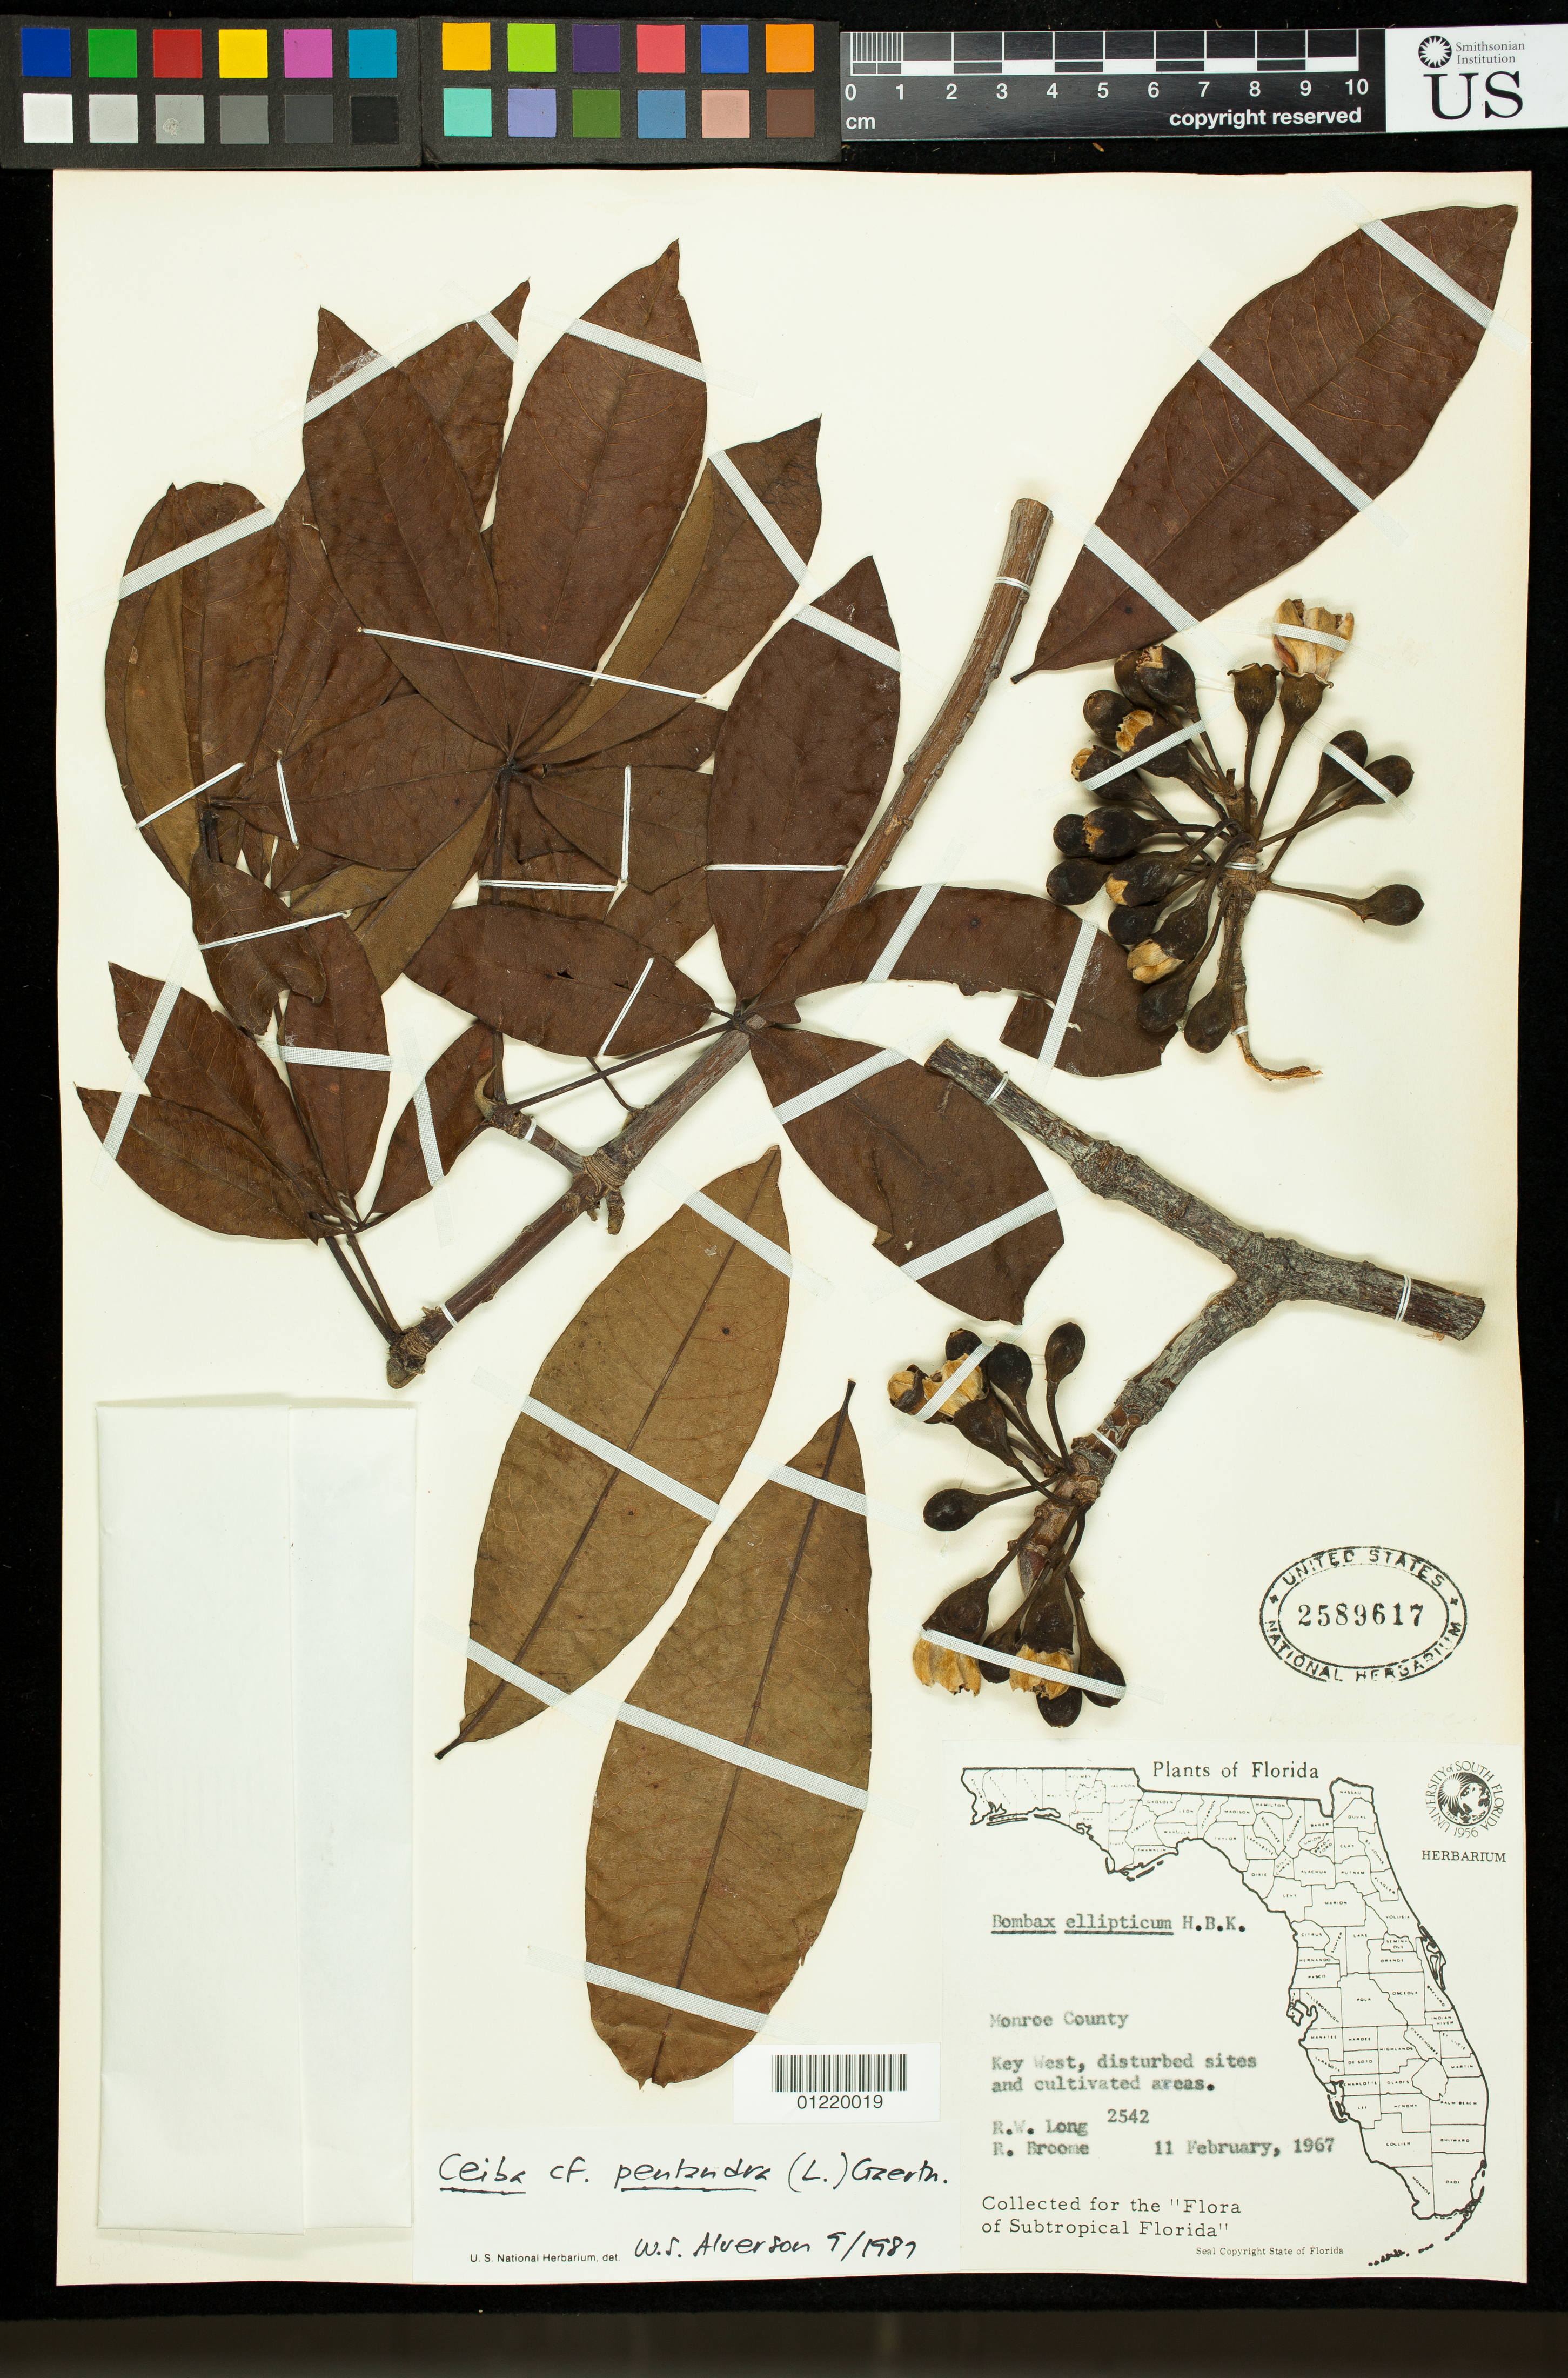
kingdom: Plantae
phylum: Tracheophyta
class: Magnoliopsida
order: Malvales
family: Malvaceae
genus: Ceiba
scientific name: Ceiba pentandra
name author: (L.) Gaertn.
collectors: R. W. Long & R. Broome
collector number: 2542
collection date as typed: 2/11/1967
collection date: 1967-02-11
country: United States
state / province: Florida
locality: Monroe County. Key West, disturbed sites and cultivated areas.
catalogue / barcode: US 2589617